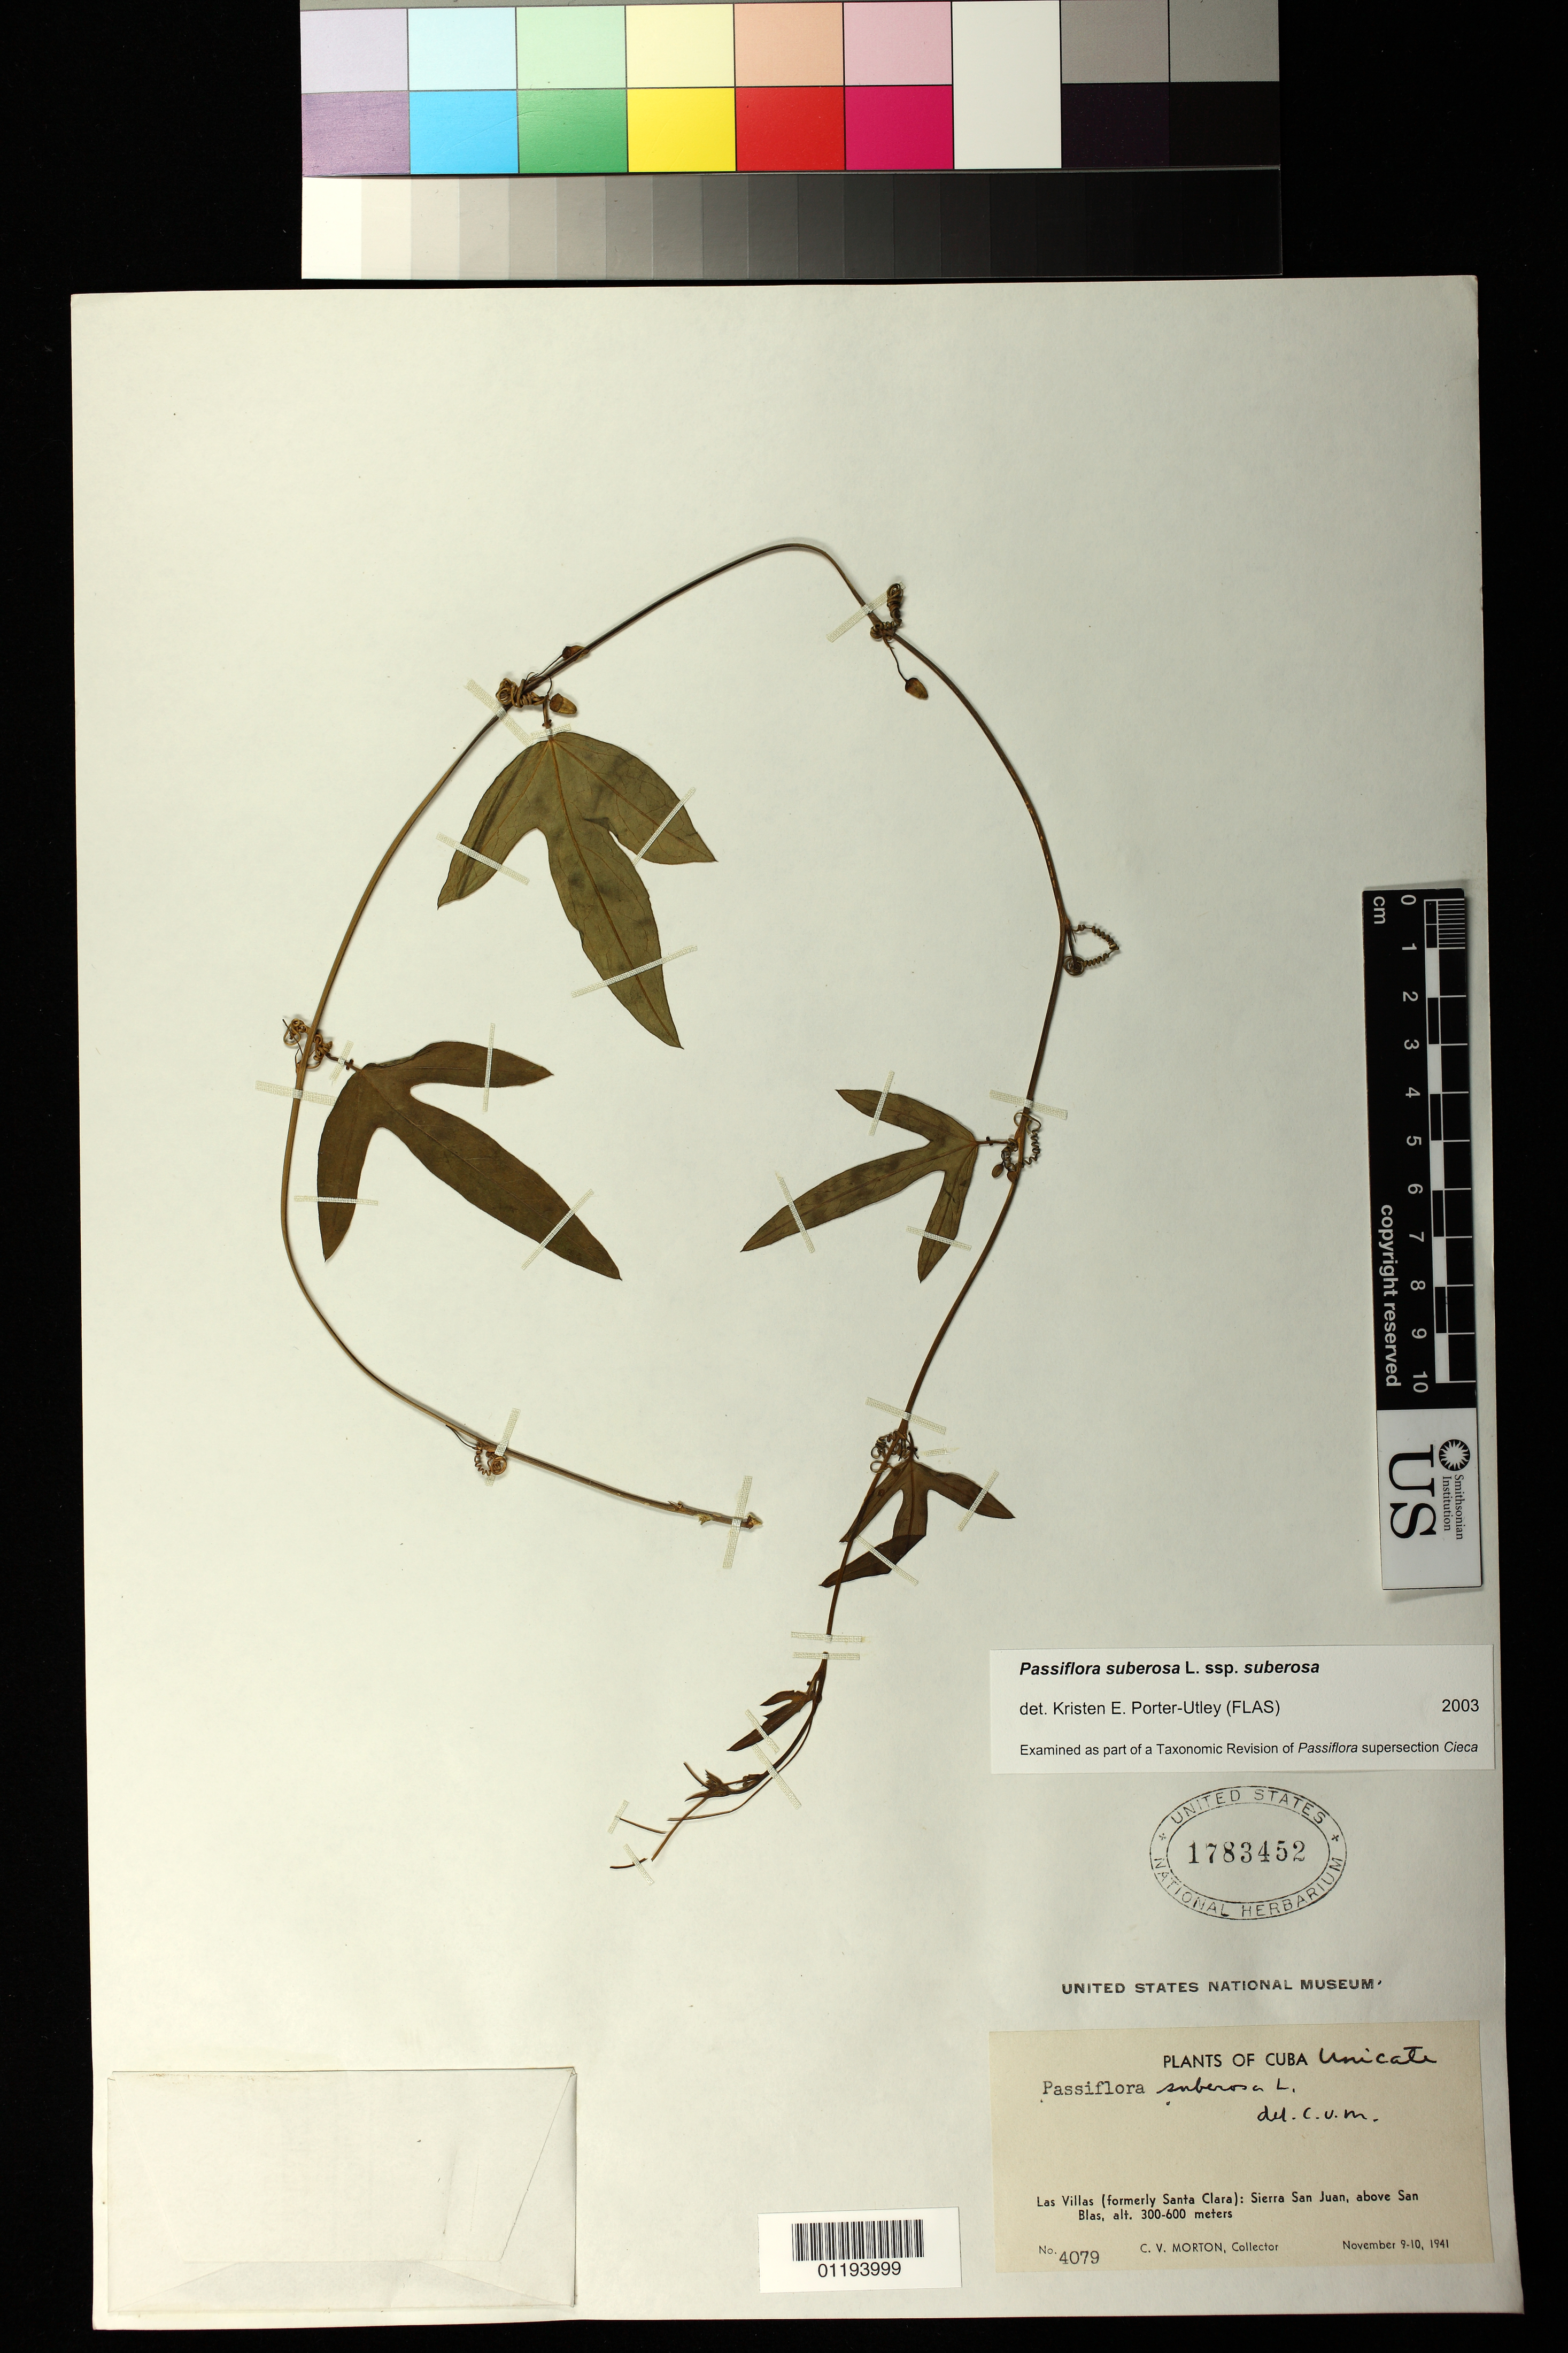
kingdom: Plantae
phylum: Tracheophyta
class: Magnoliopsida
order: Malpighiales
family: Passifloraceae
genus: Passiflora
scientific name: Passiflora suberosa subsp. suberosa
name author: L.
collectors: C. V. Morton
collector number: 4079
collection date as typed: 1941 Nov 09 1941 Nov 10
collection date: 1941-11-09/1941-11-10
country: Cuba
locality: Las Villas (formerly Santa Clara) Sierra San Juan, above San Blas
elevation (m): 300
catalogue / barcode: US 1783452